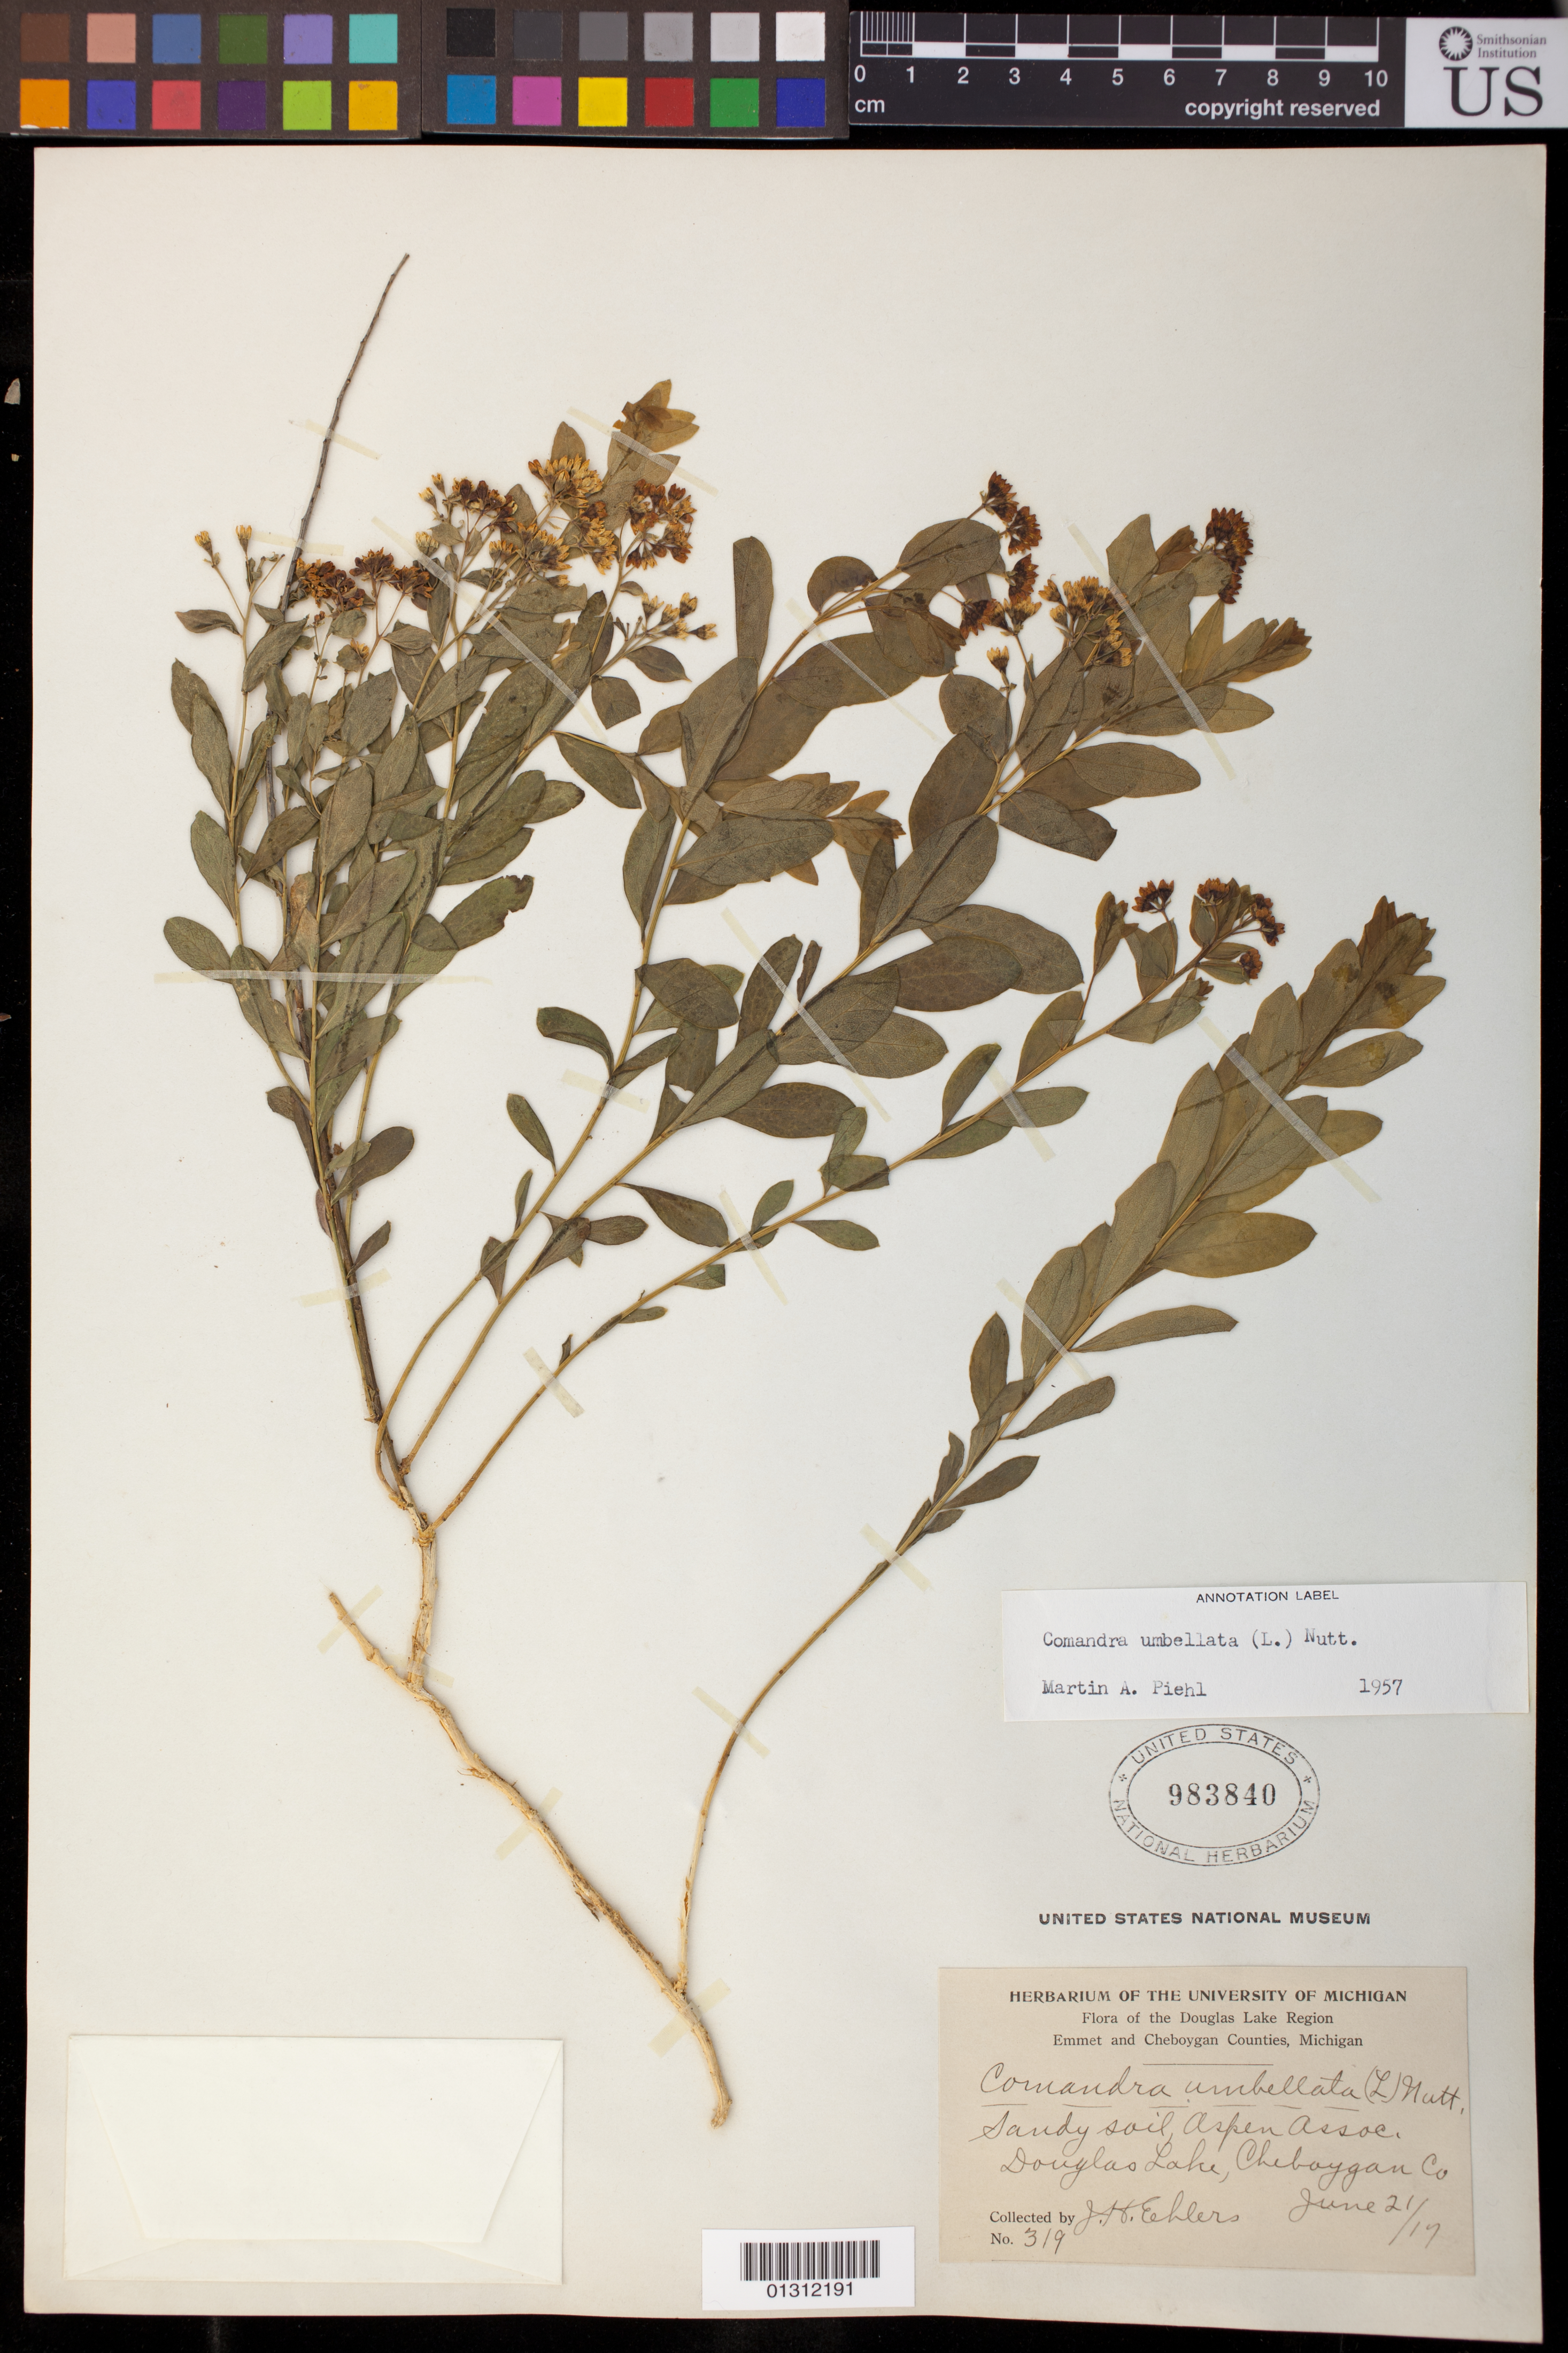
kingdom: Plantae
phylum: Tracheophyta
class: Magnoliopsida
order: Santalales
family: Comandraceae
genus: Comandra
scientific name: Comandra umbellata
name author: (L.) Nutt.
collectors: J. H. Ehlers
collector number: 319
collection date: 1917-06-21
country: United States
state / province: Michigan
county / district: Cheboygan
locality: Douglas Lake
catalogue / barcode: US 983840